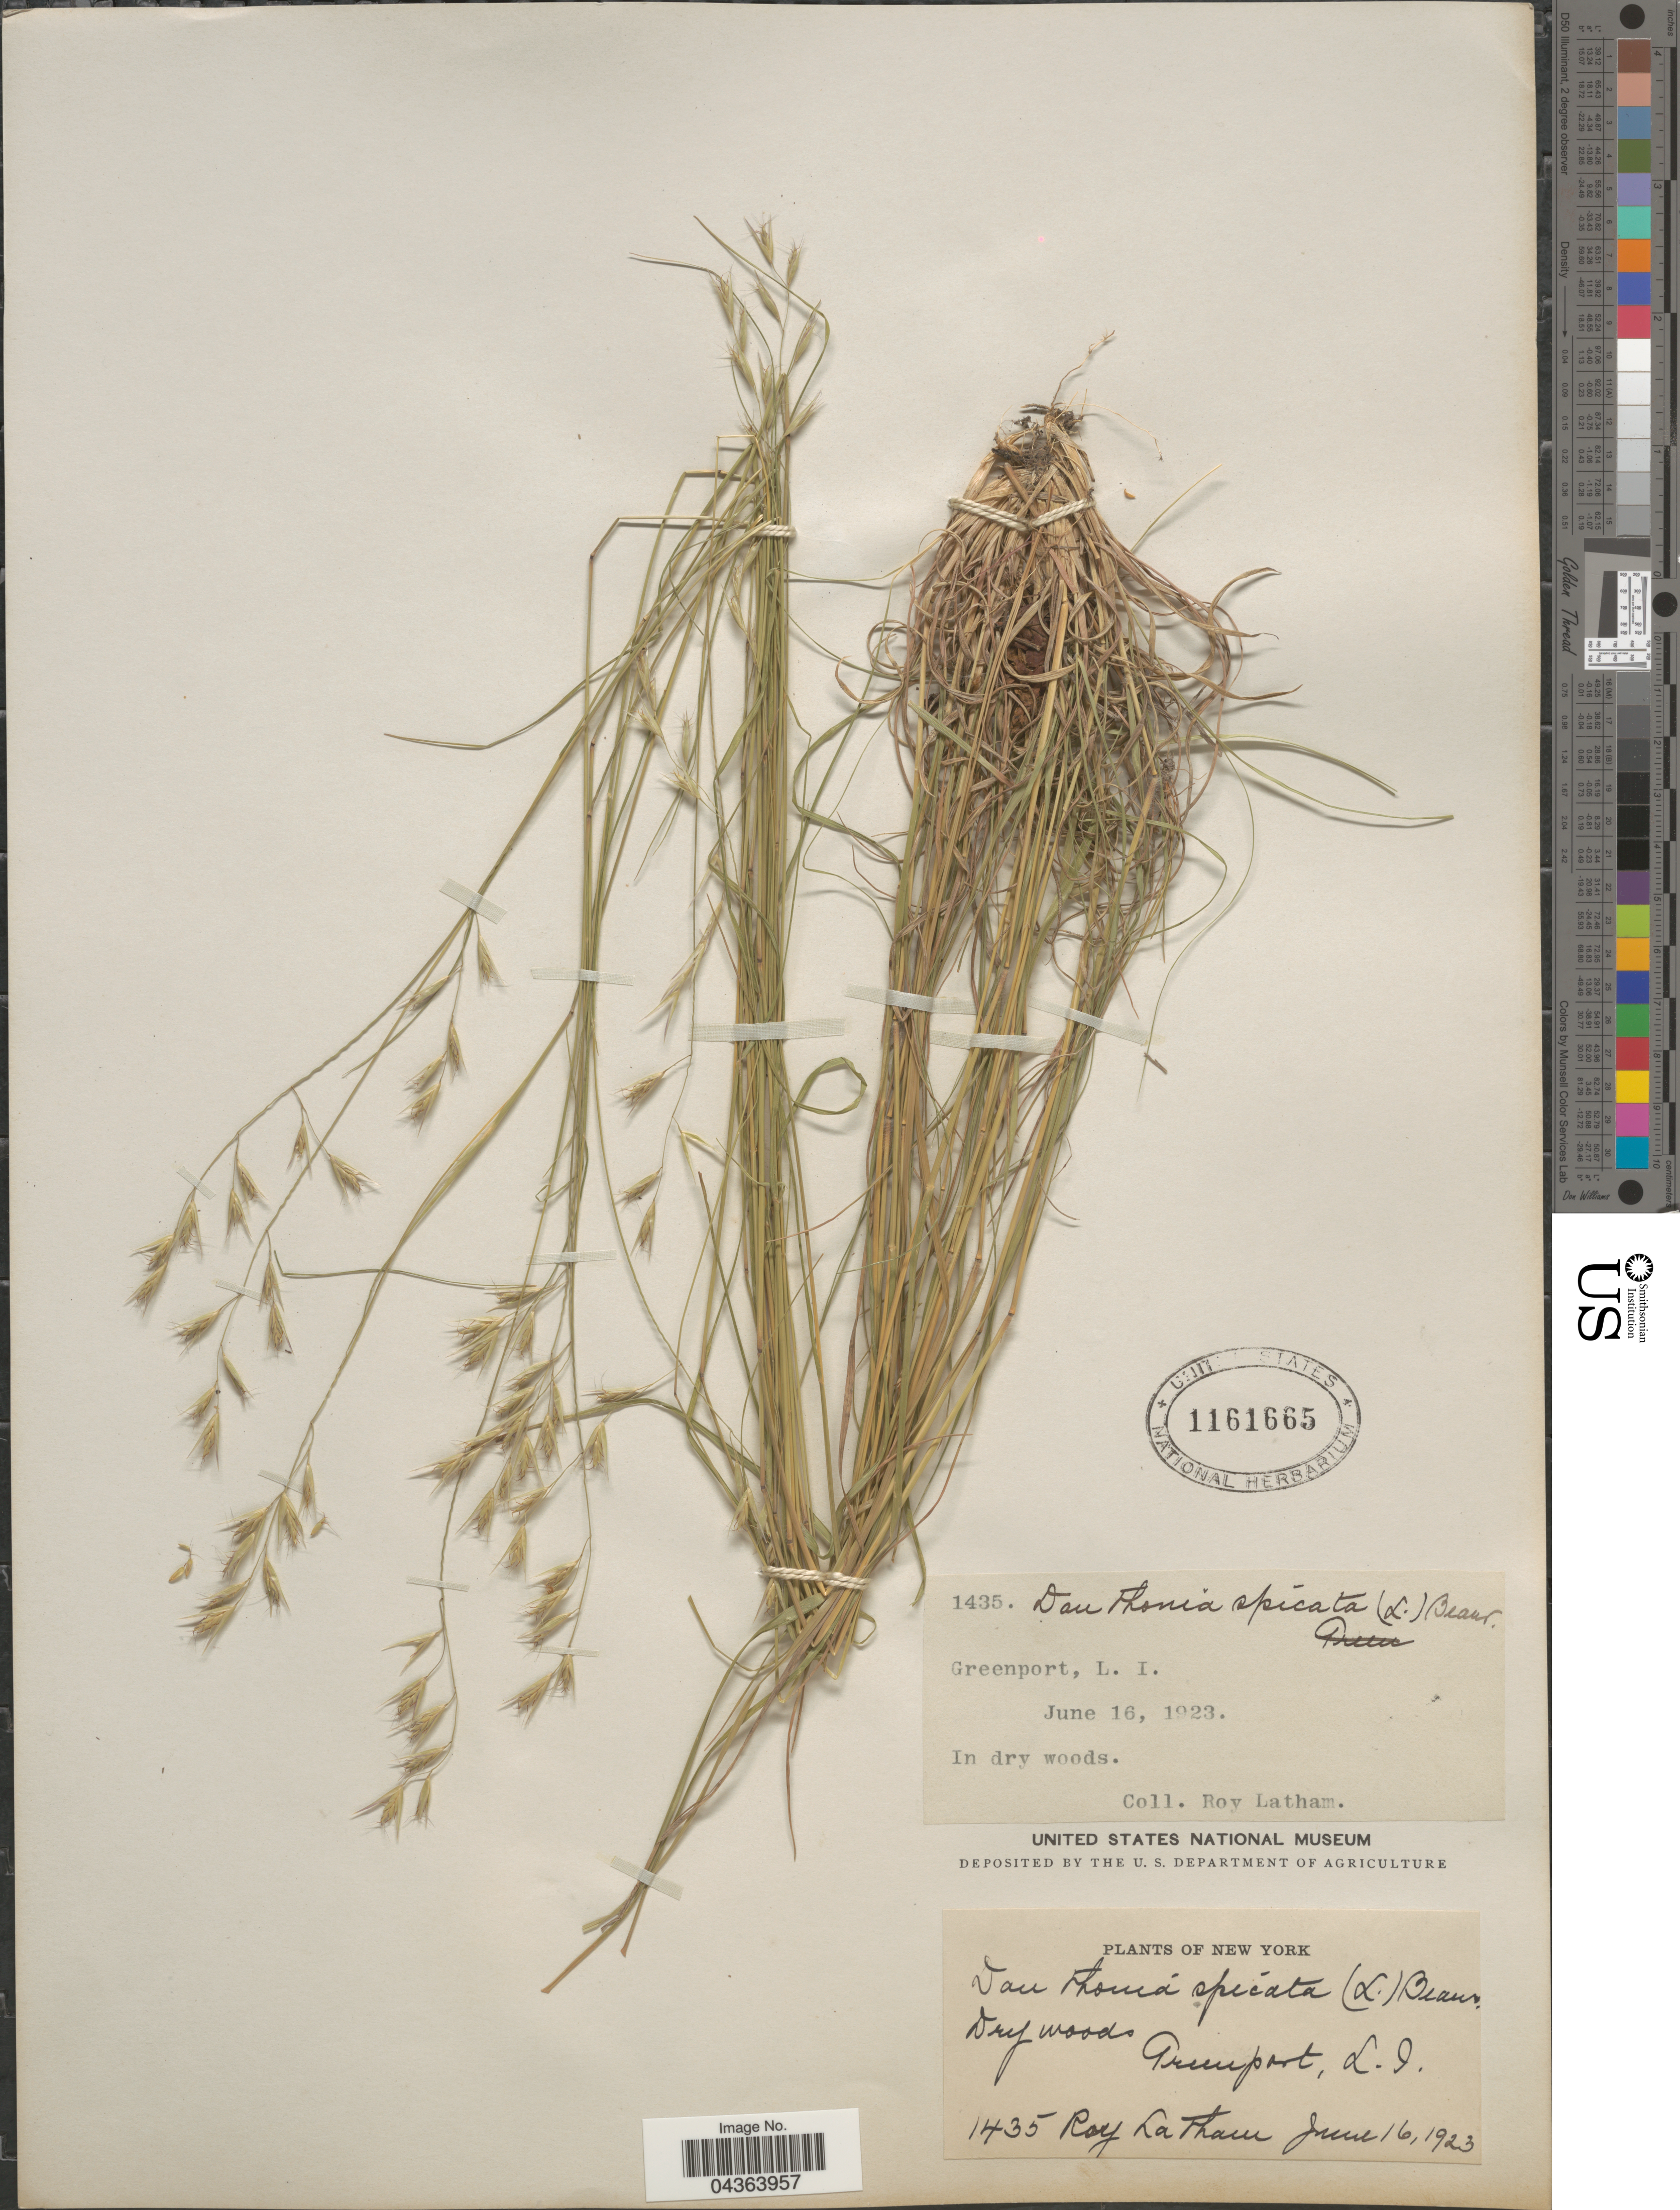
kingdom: Plantae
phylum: Tracheophyta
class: Liliopsida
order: Poales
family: Poaceae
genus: Danthonia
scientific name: Danthonia spicata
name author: (L.) P. Beauv. ex Roem. & Schult.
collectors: R. Latham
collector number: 1435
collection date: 1923-06-16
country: United States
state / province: New York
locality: Greenport, L. I.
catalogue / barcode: US 1161665